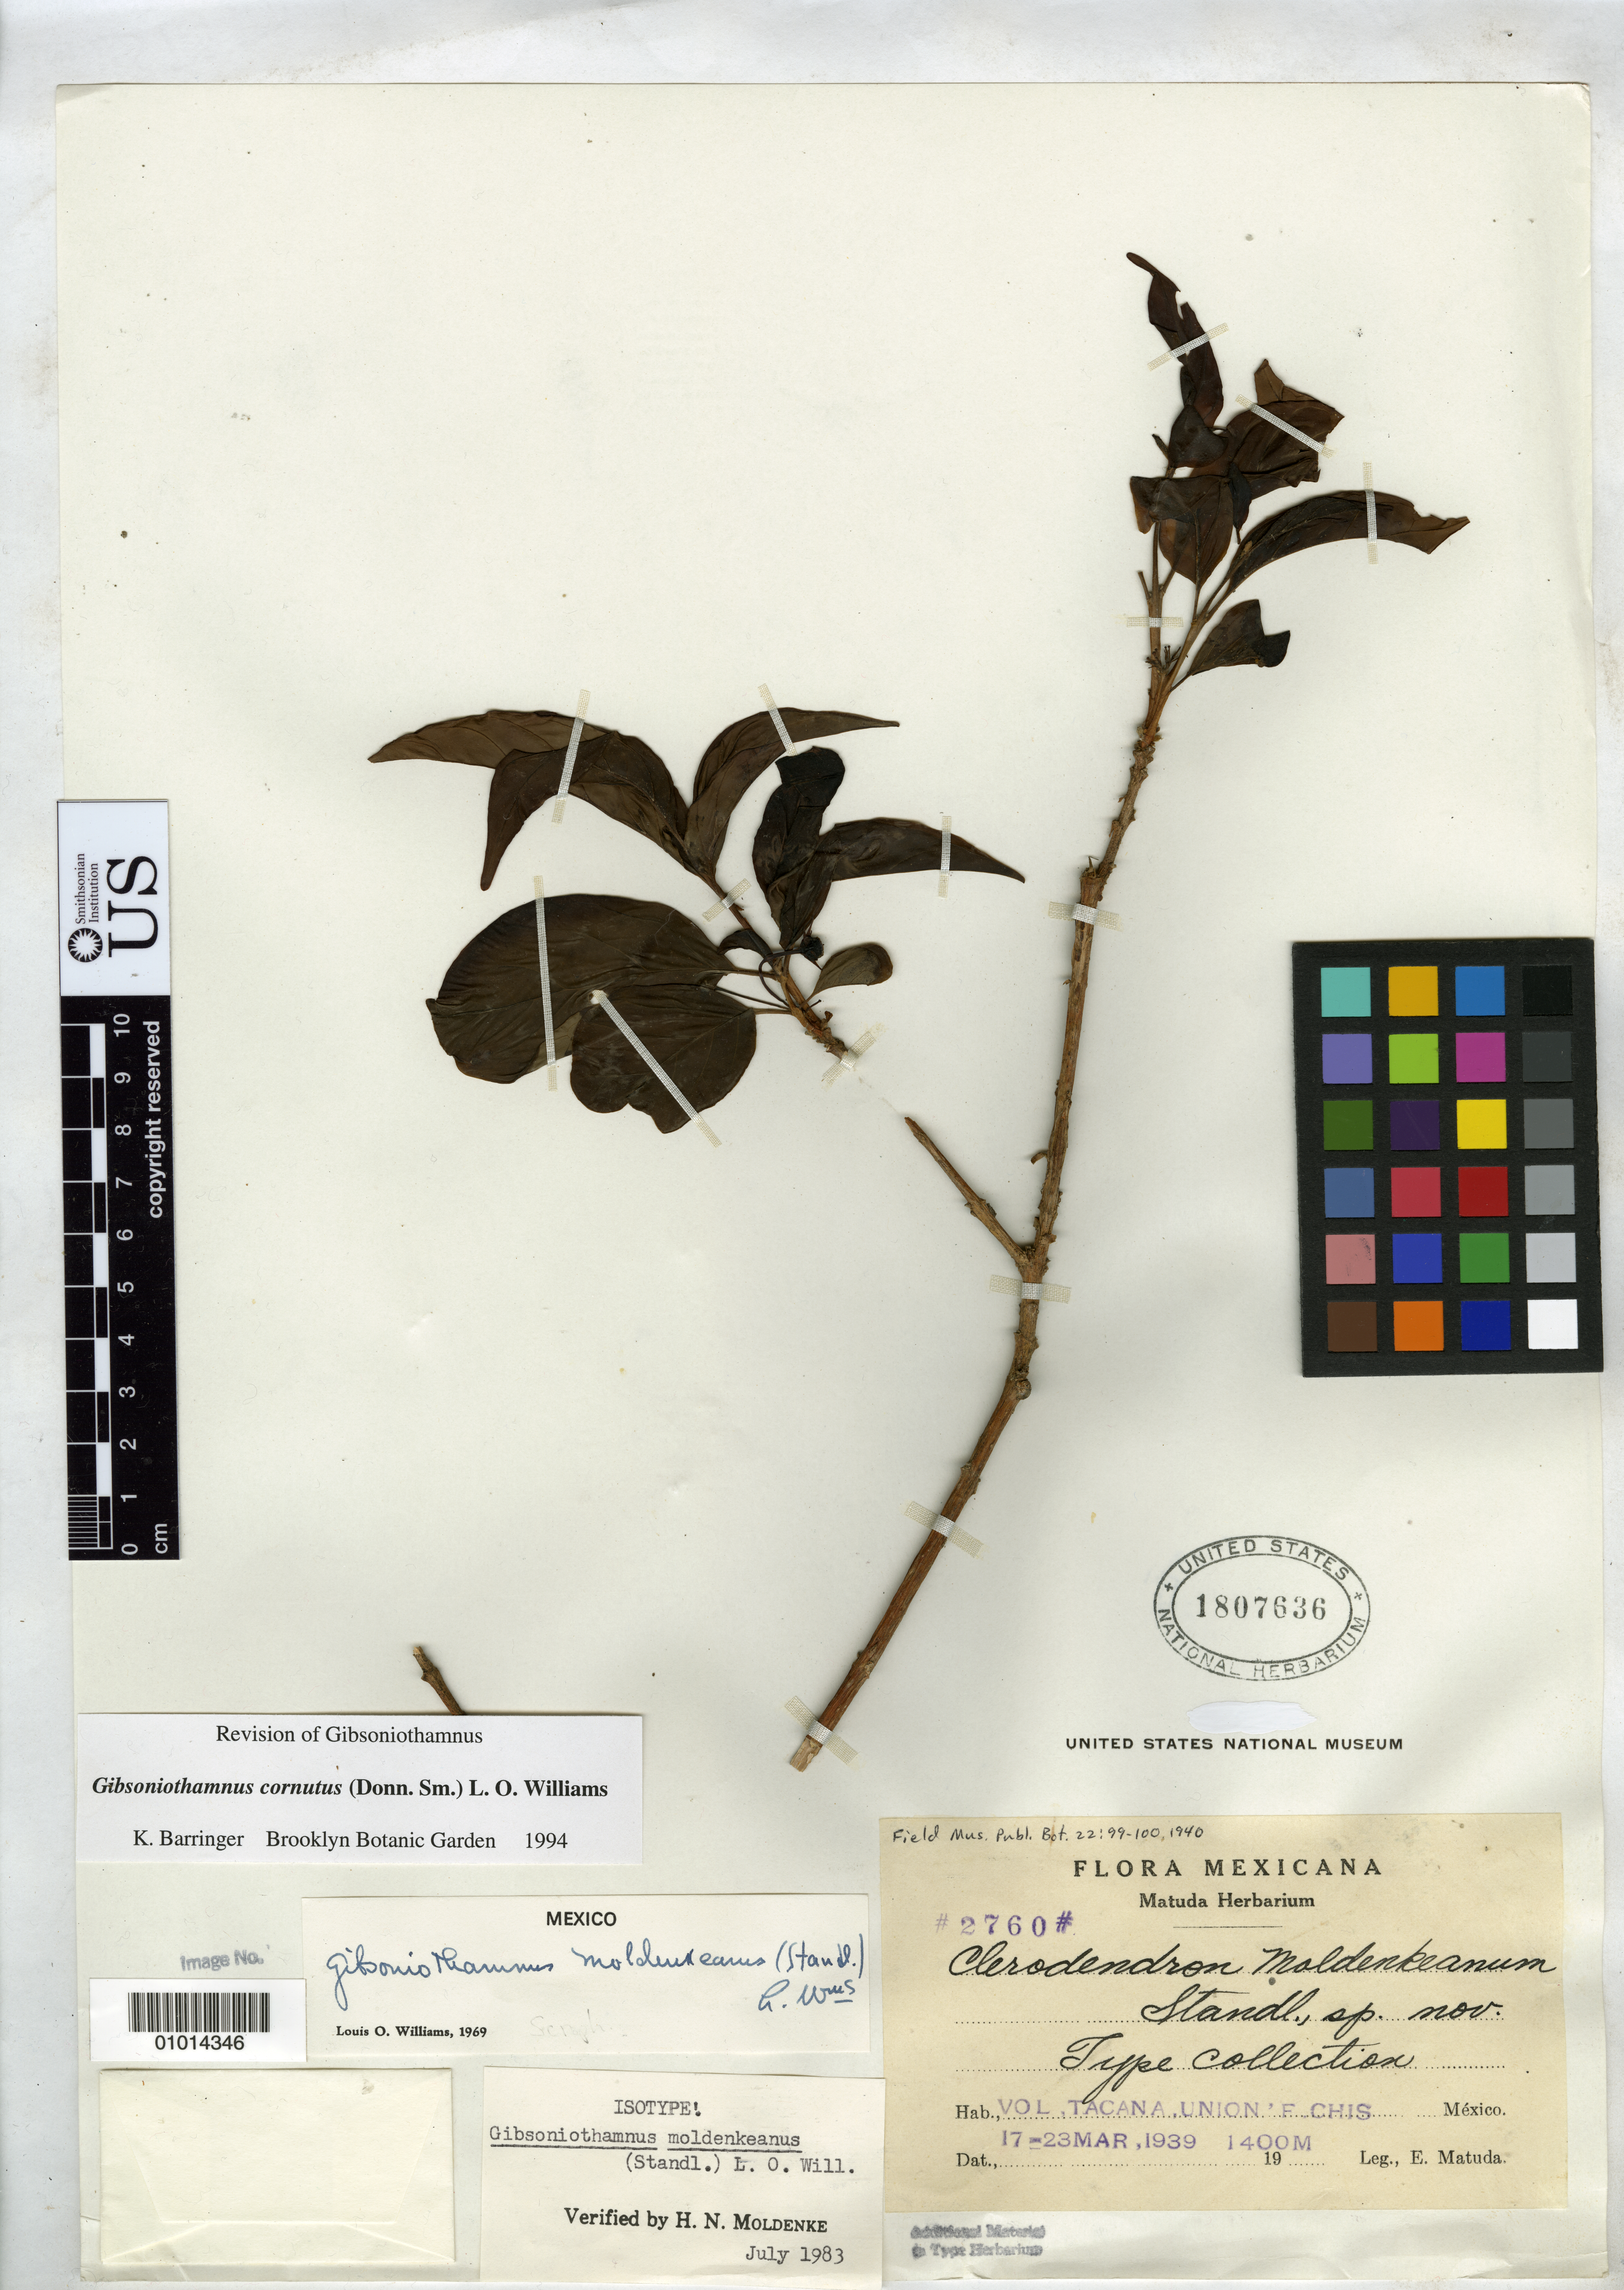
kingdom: Plantae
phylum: Tracheophyta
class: Magnoliopsida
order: Lamiales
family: Lamiaceae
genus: Clerodendrum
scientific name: Clerodendrum moldenkeanum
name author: Standl.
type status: Isotype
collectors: E. Matuda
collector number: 2760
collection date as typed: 17 Mar 1939 to 23 Mar 1939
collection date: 1939-03-17/1939-03-23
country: Mexico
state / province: Chiapas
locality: Near Tacana Volcano.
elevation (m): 1400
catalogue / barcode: US 1807636